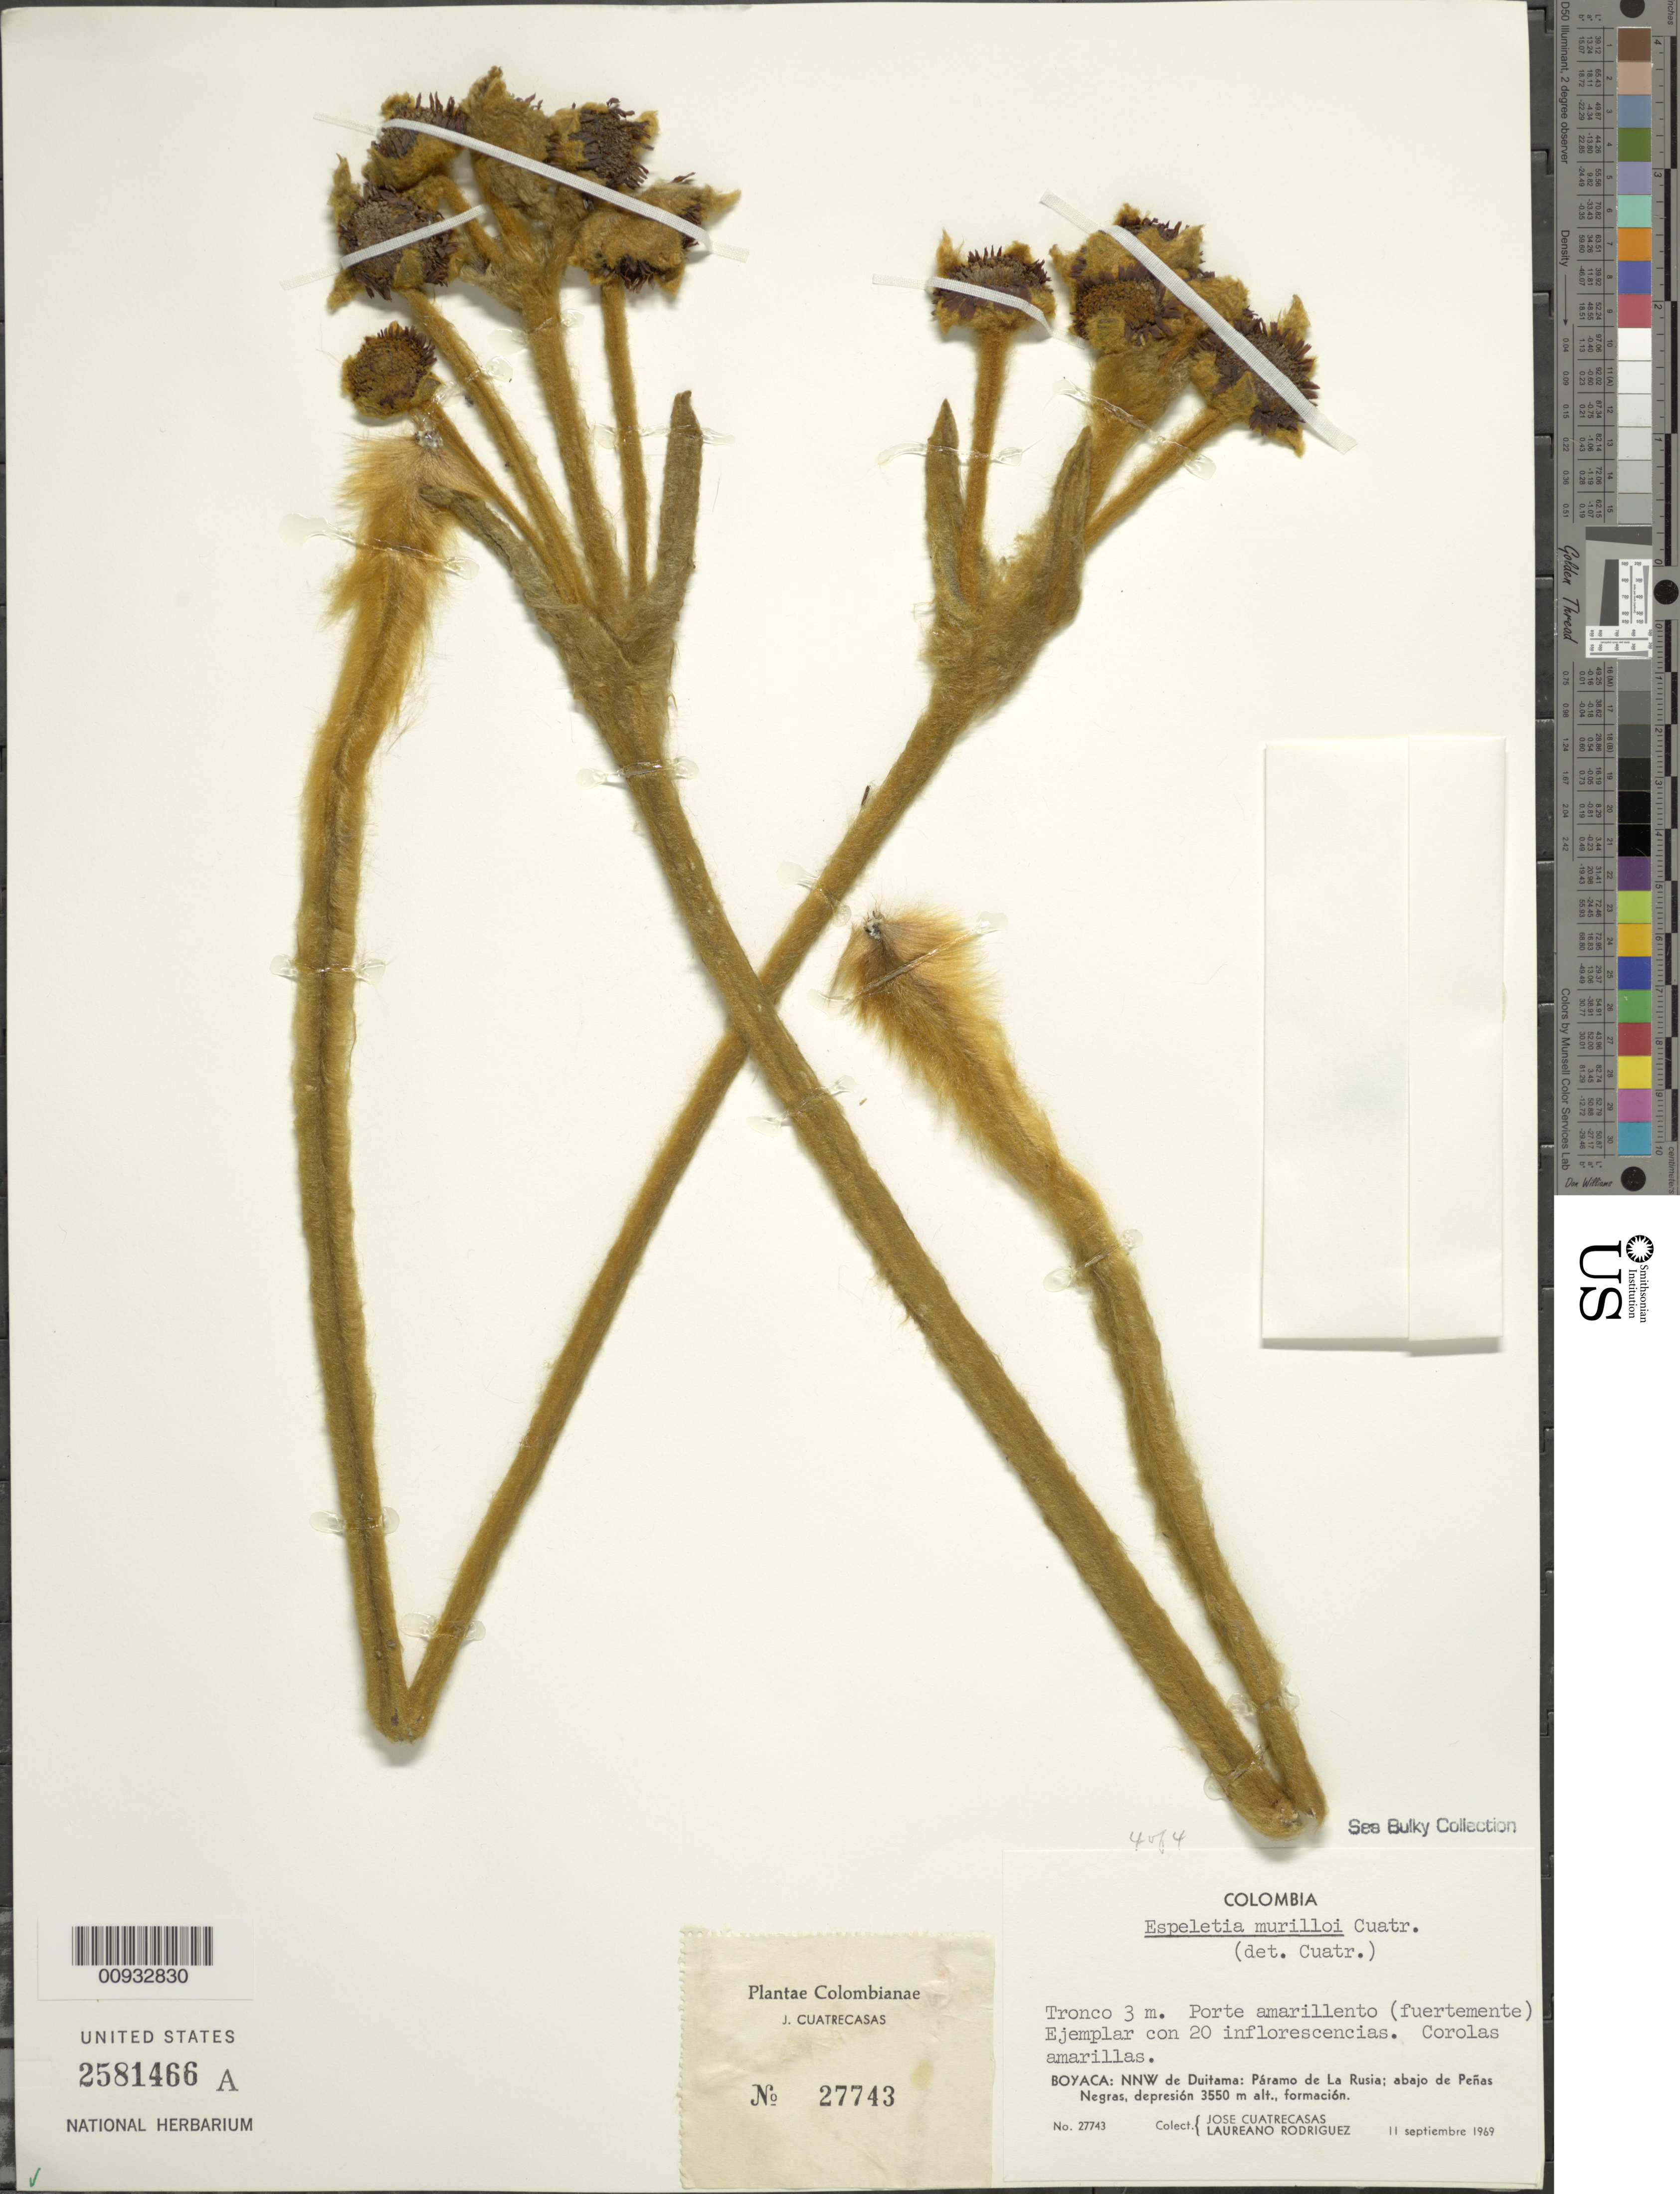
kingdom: Plantae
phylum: Tracheophyta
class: Magnoliopsida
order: Asterales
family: Asteraceae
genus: Espeletia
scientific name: Espeletia murilloi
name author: Cuatrec.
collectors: J. Cuatrecasas & L. Rodriguez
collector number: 27743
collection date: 1969-09-11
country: Colombia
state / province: Boyacá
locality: Páramo de la Rusia. NNW de Duitama, abajo de las Peñas Negras, depresión.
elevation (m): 3550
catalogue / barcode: US 2581466A